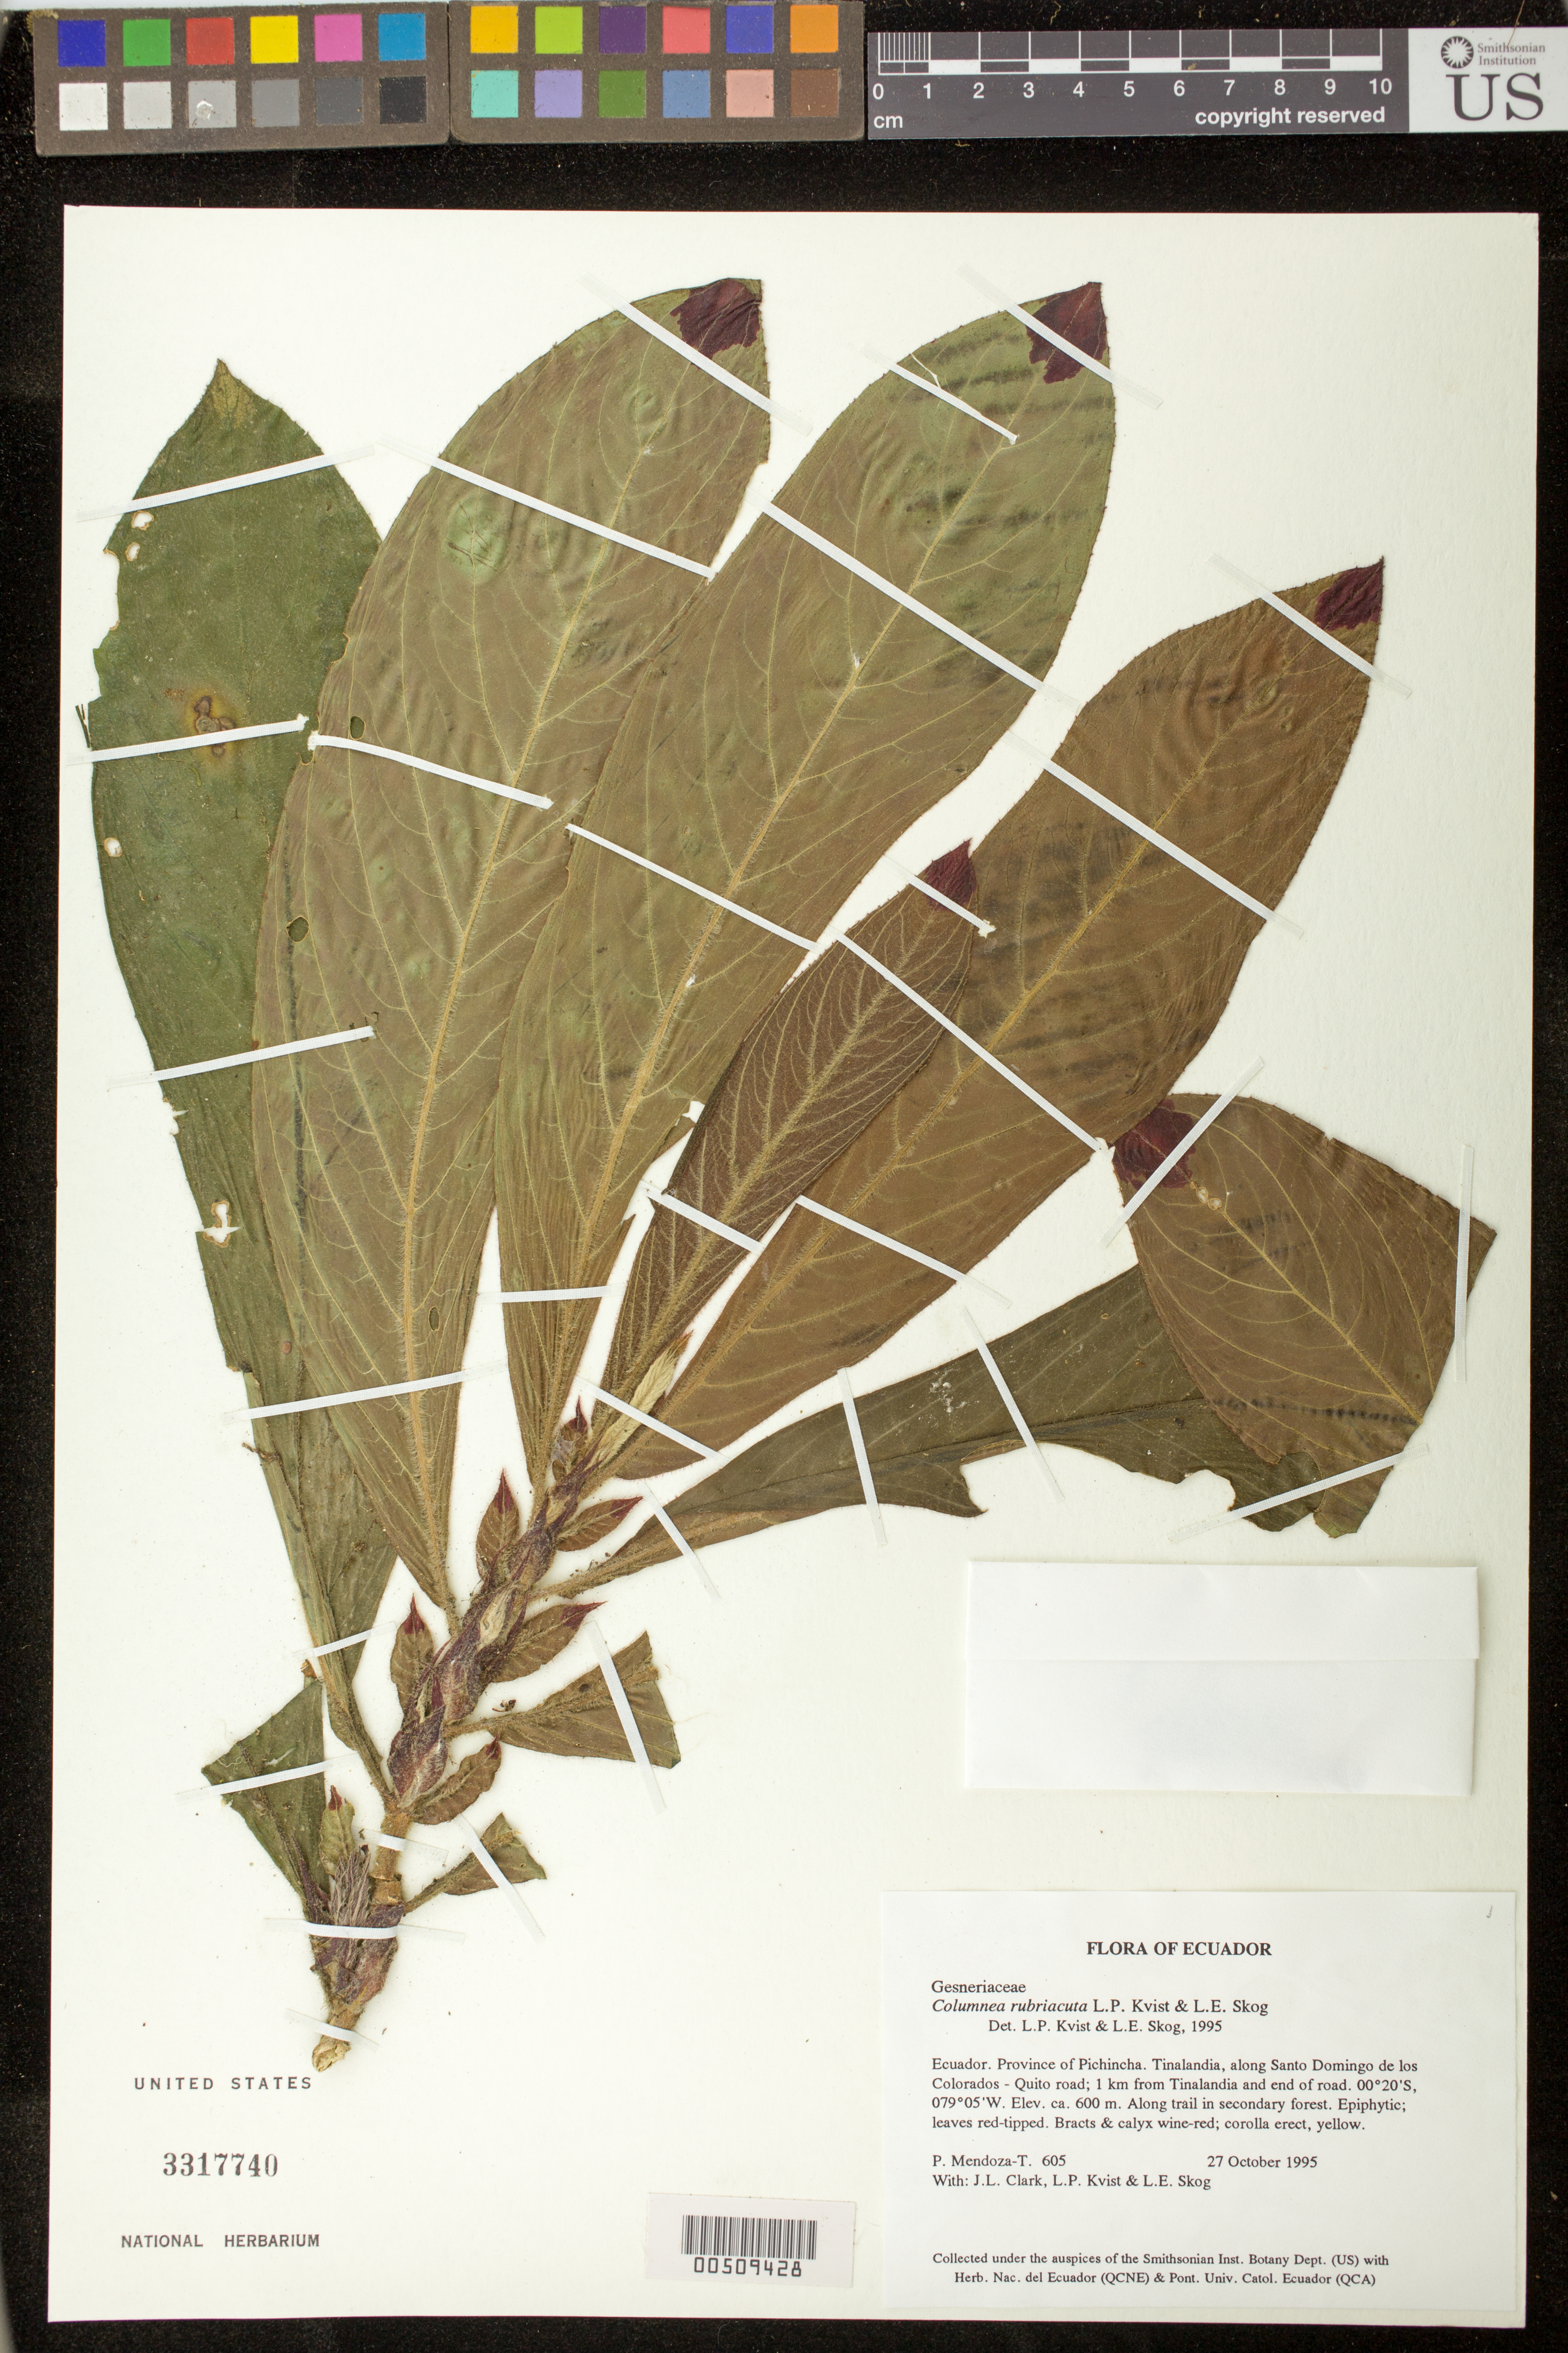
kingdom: Plantae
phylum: Tracheophyta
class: Magnoliopsida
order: Lamiales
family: Gesneriaceae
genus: Columnea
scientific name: Columnea rubriacuta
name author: (Wiehler) L.P. Kvist & L.E. Skog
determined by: Skog, Laurence E.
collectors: P. Mendoza-T., J. L. Clark, L. P. Kvist & L. E. Skog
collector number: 605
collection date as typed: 27 Oct 1995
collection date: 1995-10-27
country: Ecuador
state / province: Pichincha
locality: Tinalandia, along Santo Domingo de los Colorados - Quito road; 1 km from Tinalandia and end of road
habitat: Along trail in secondary forest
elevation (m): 600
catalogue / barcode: US 3317740